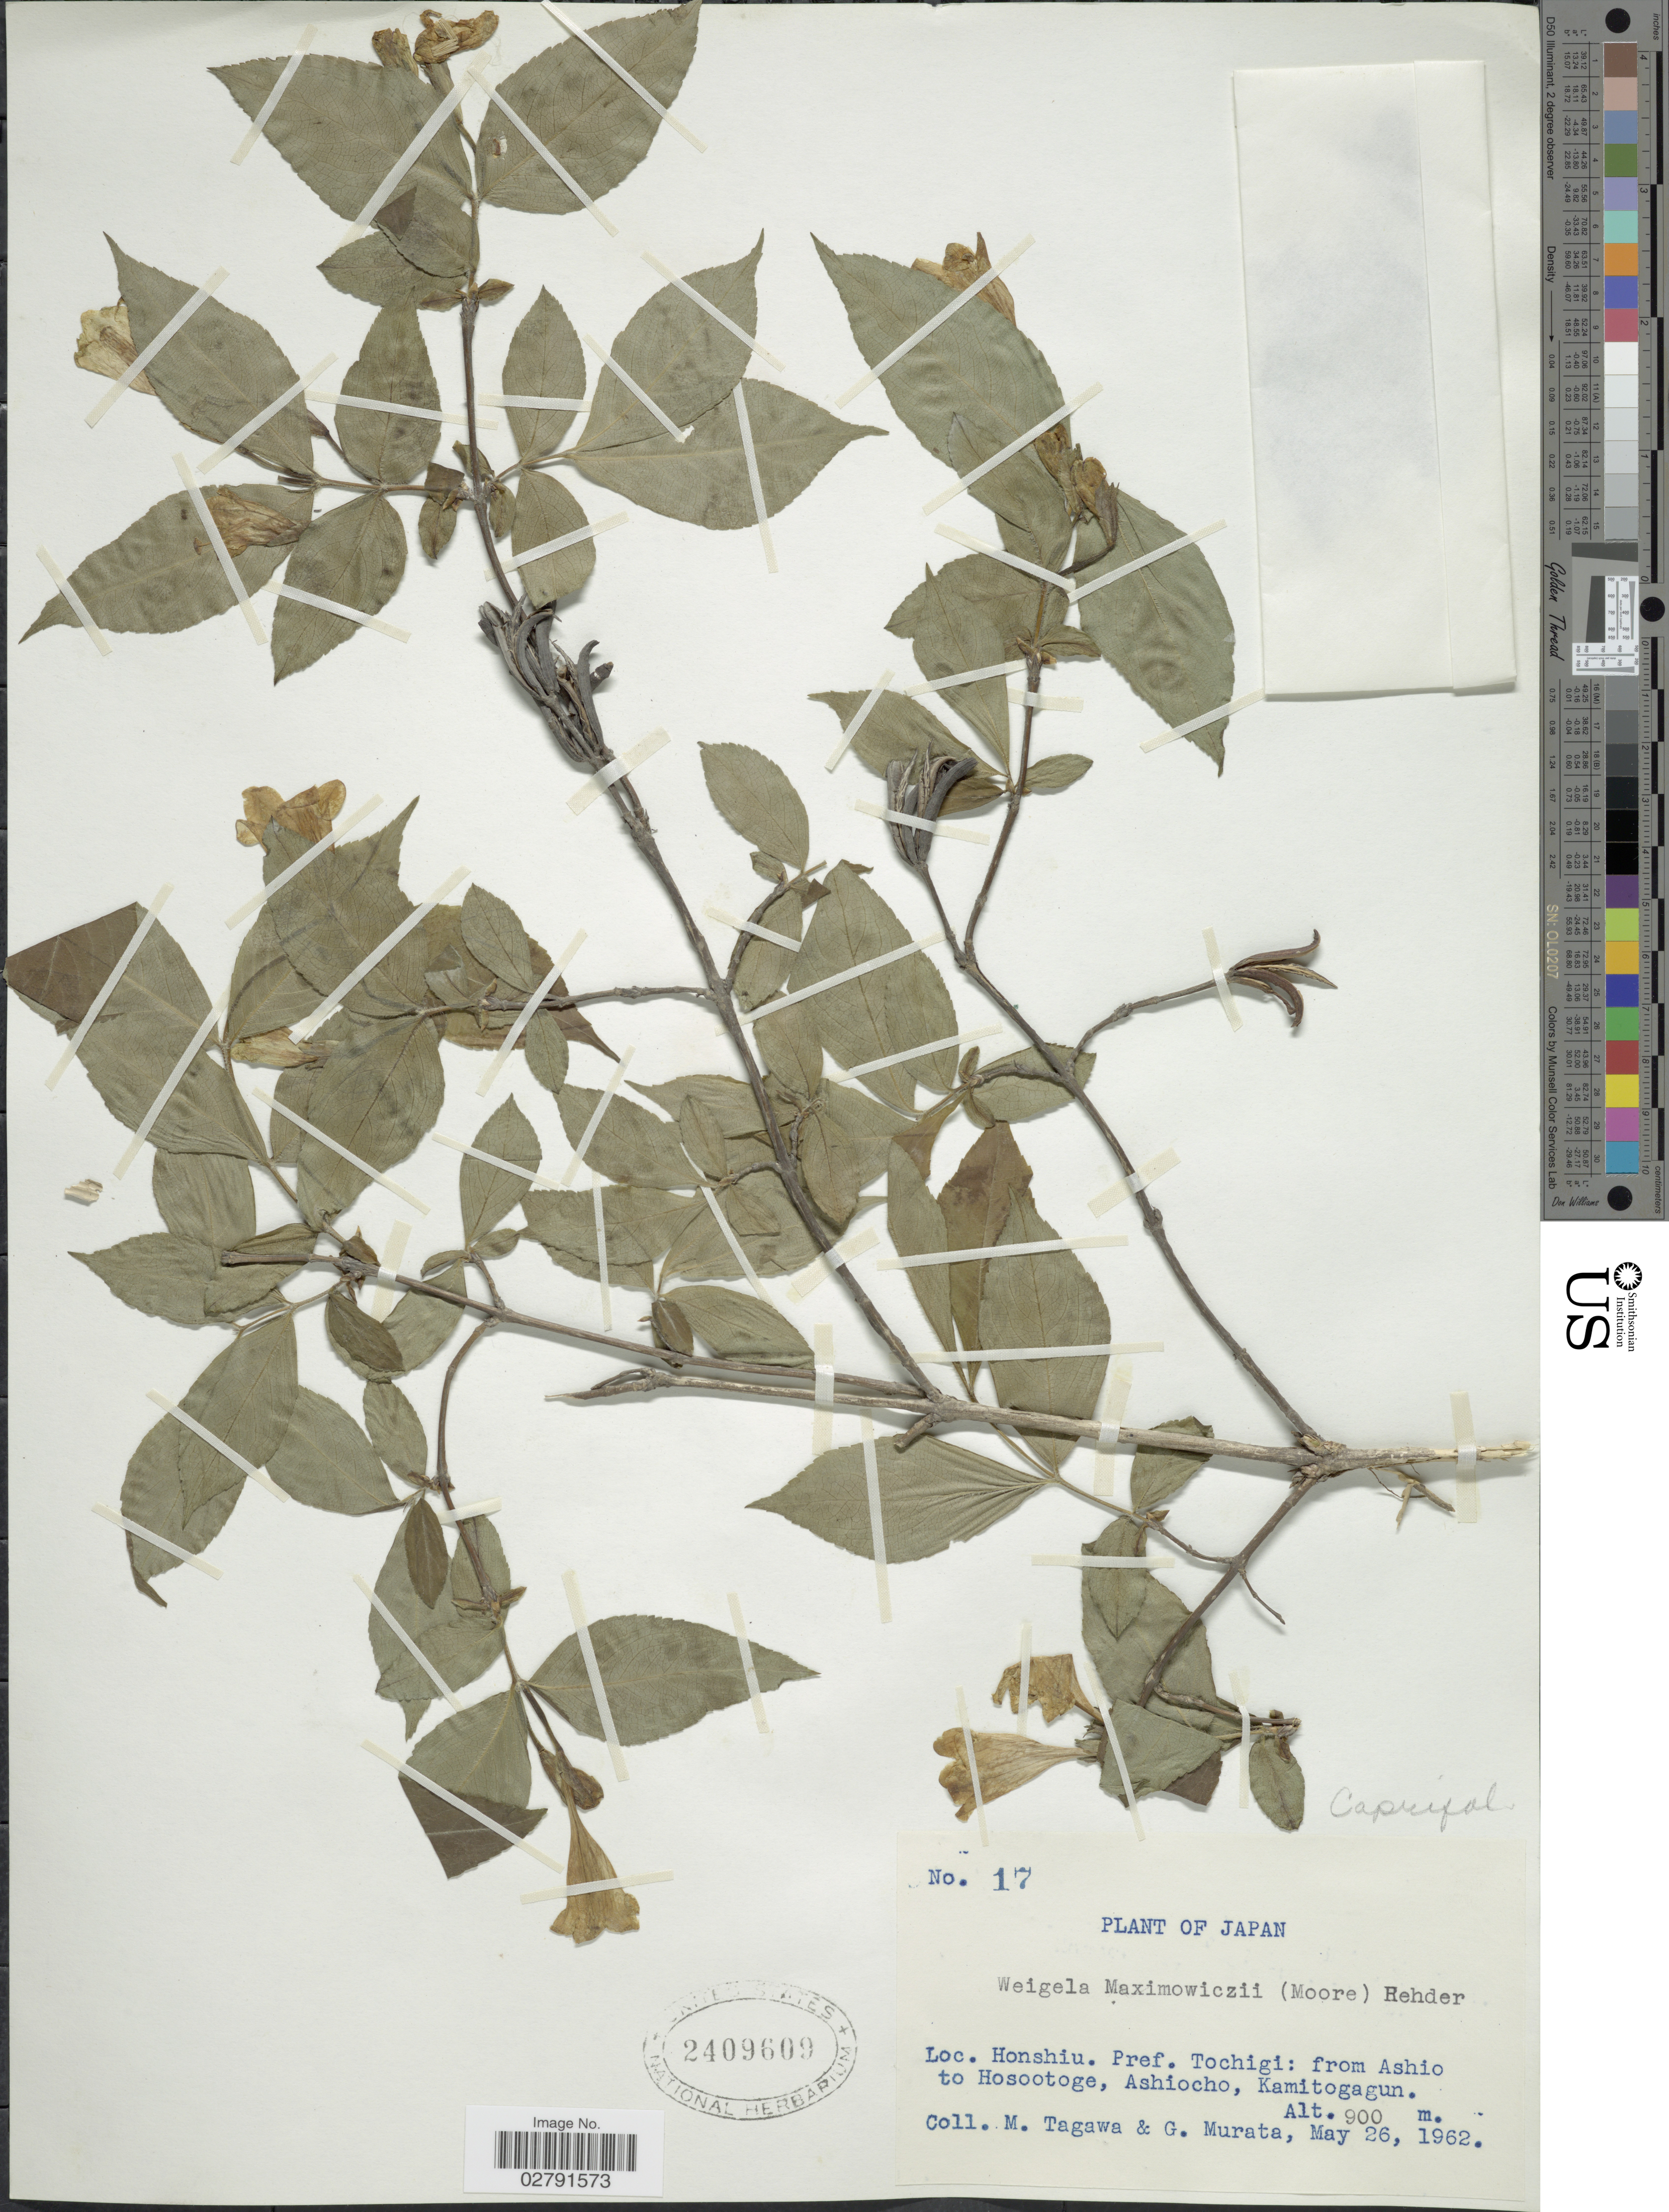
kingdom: Plantae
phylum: Tracheophyta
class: Magnoliopsida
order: Dipsacales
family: Caprifoliaceae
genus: Diervilla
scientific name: Diervilla maximowiczii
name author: (S. Moore) Makino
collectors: M. Tagawa & G. Murata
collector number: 17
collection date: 1962-05-26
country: Japan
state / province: Totigi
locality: Honshiu. Pref. Tochigi: from Ashio to Hosootoge, Ashiocho, Kamitogagun.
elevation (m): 900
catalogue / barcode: US 2409609